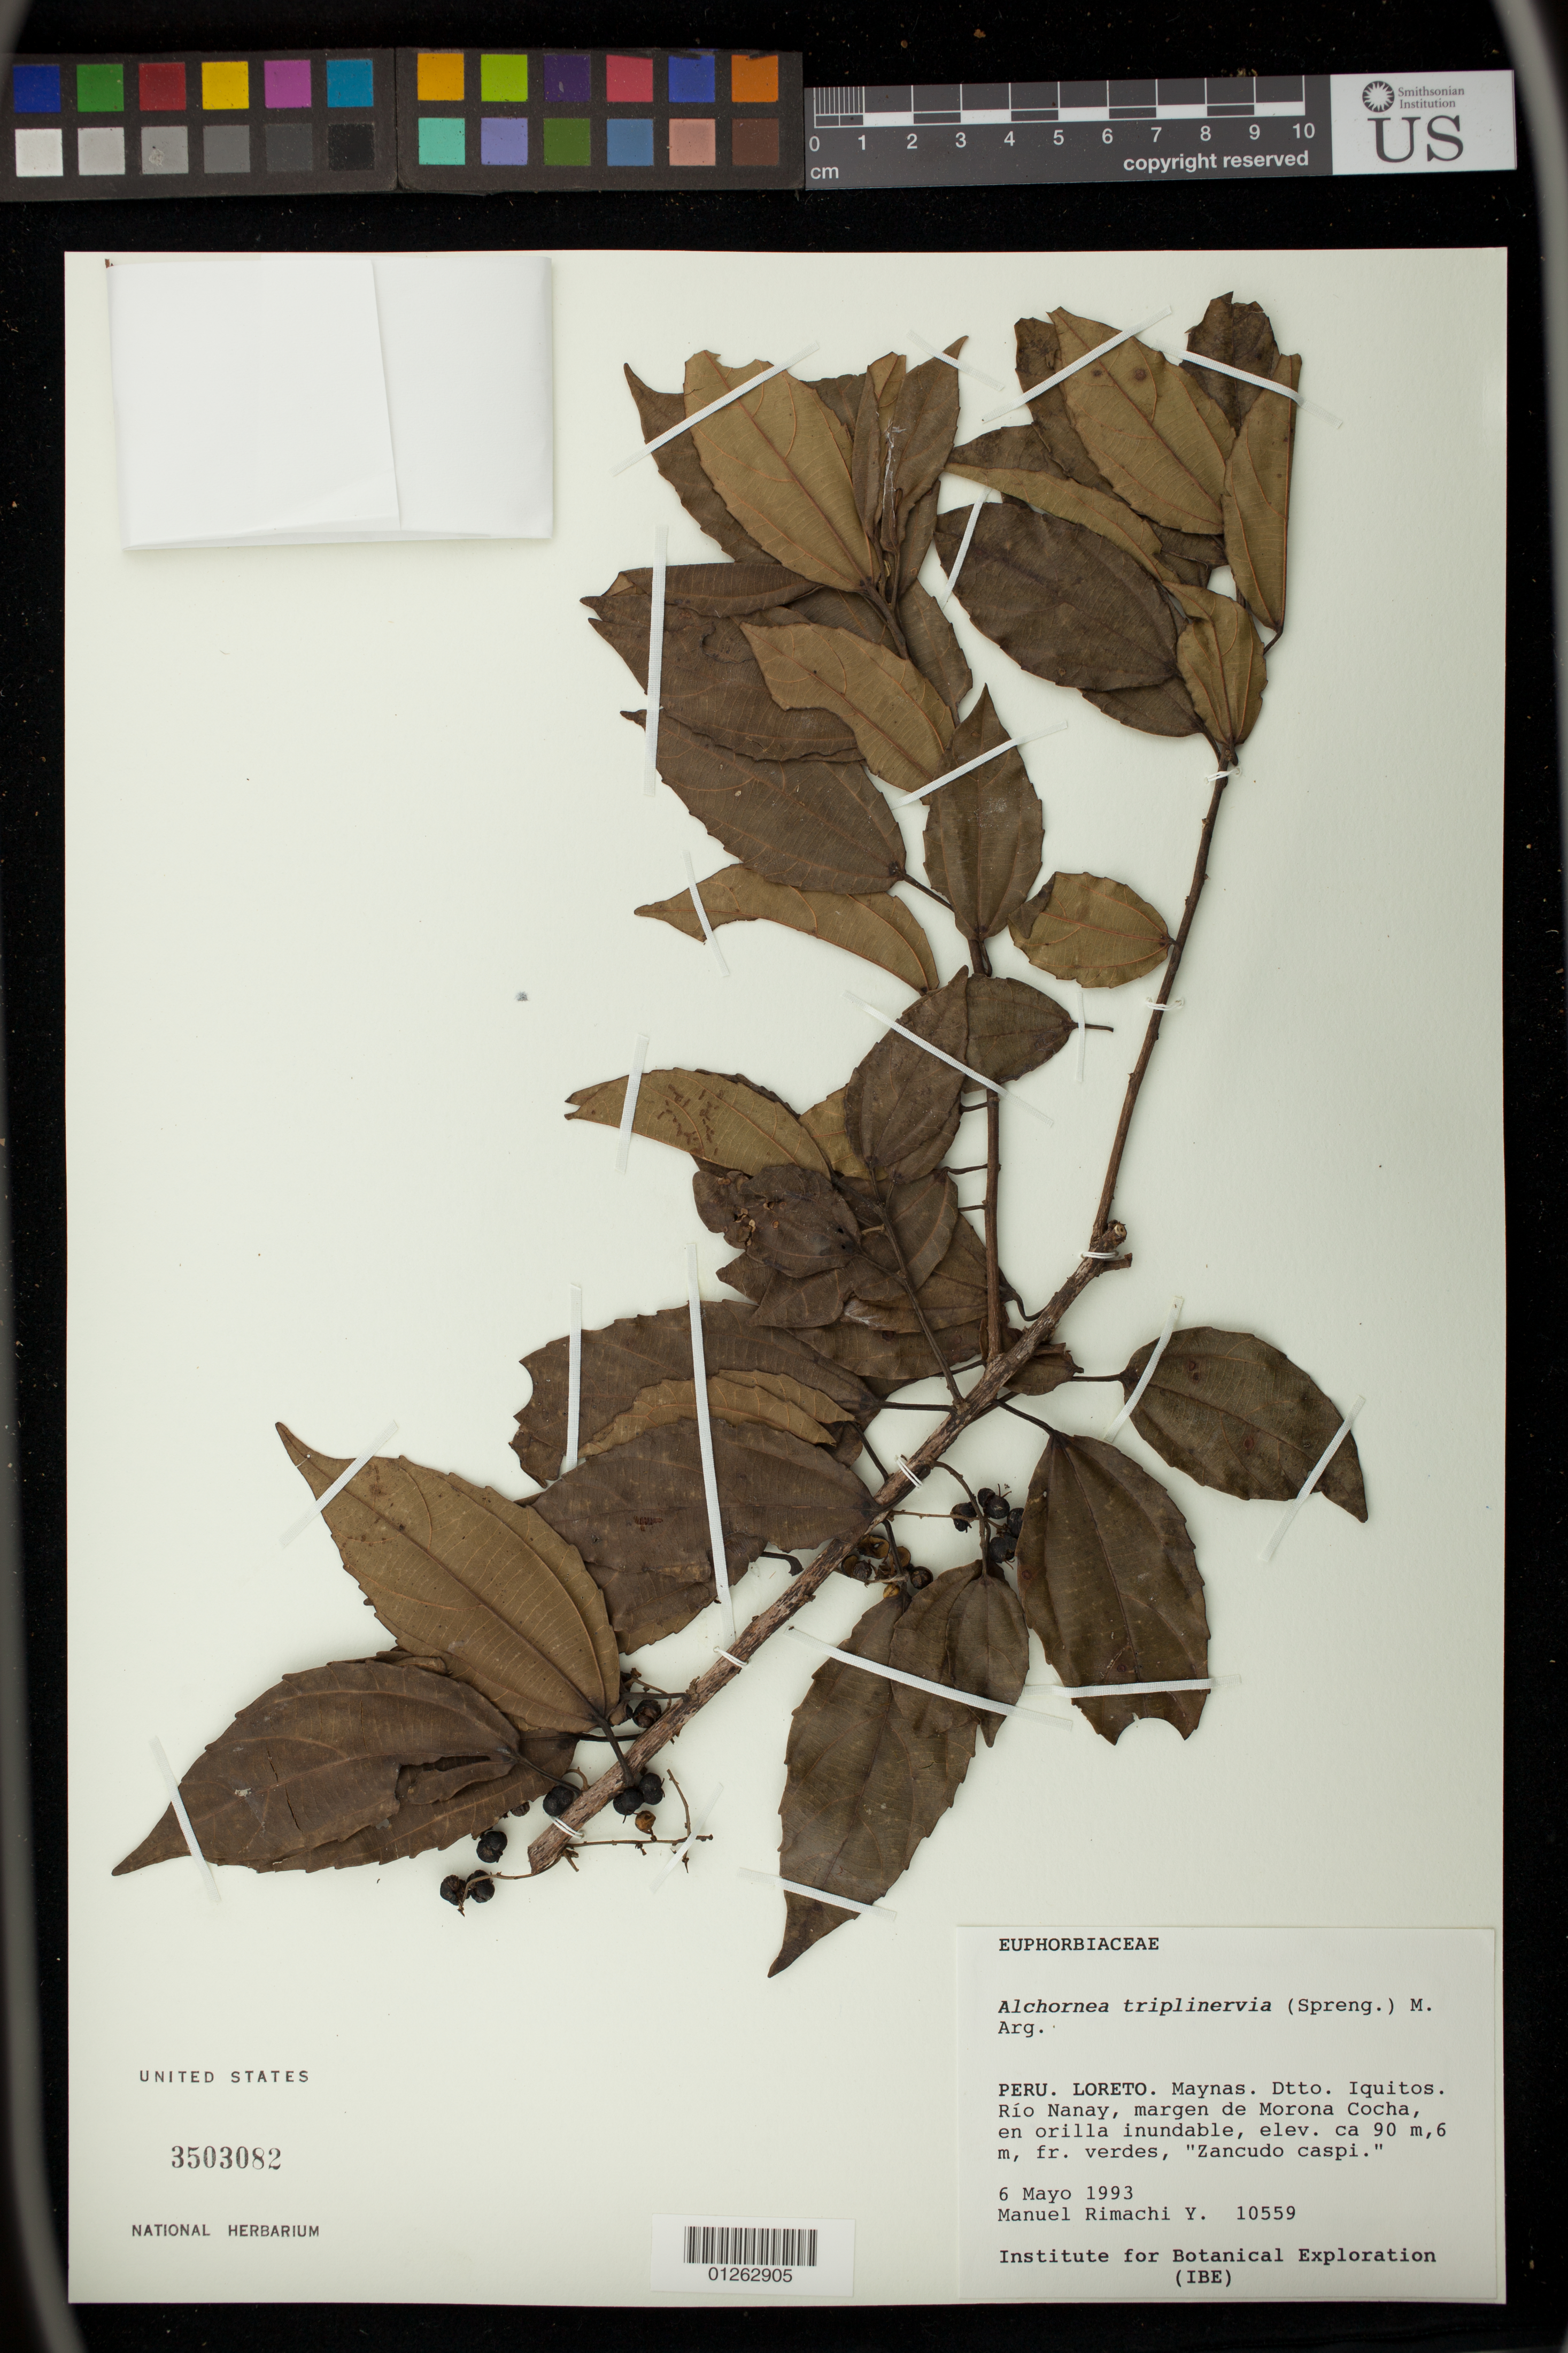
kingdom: Plantae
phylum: Tracheophyta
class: Magnoliopsida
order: Malpighiales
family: Euphorbiaceae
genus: Alchornea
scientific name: Alchornea triplinervia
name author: (Spreng.) Müll. Arg.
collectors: M. Rimachi Y.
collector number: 10559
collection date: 1993-05-06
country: Peru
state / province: Loreto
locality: Peru. Loreto. Maynas. Dtto. Iquittos Nanay, margen, de Morona Cocha, en orrilla inudable, elev. ca 90 m,6 m, fr. verdas, "zancudo caspi"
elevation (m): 6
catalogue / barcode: US 3503082